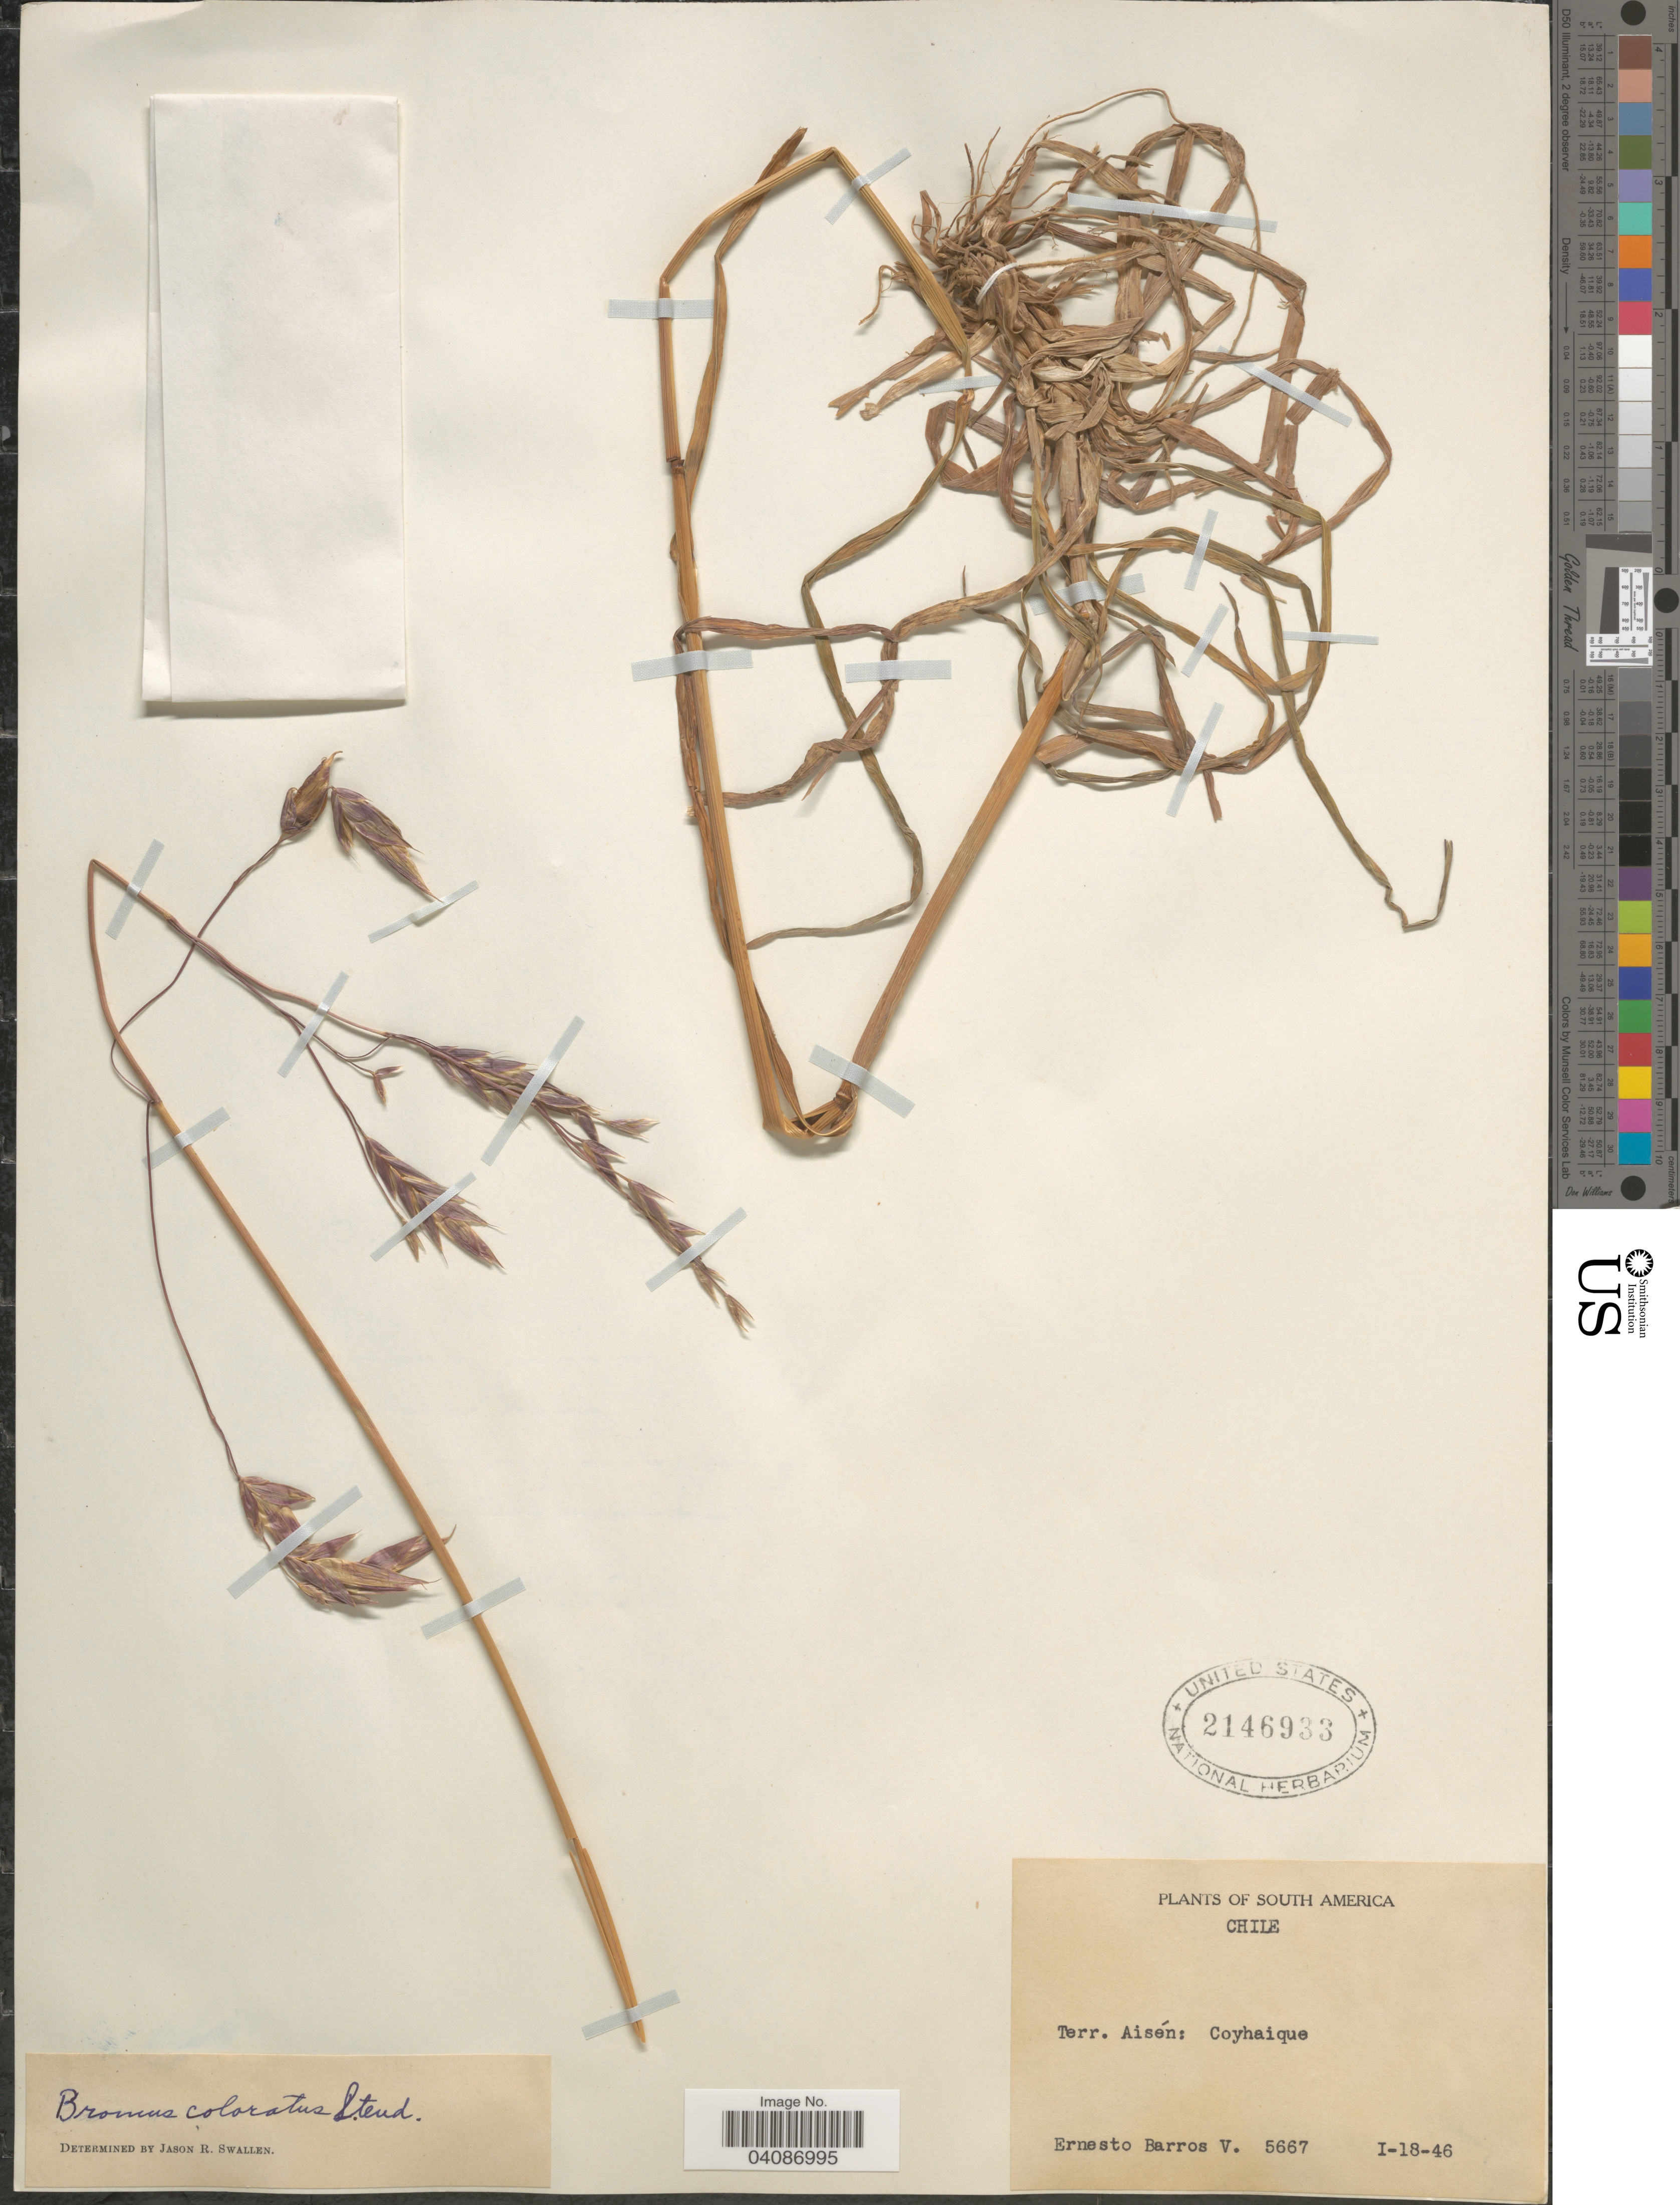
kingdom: Plantae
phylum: Tracheophyta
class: Liliopsida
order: Poales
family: Poaceae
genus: Bromus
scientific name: Bromus coloratus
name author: Steud.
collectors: E. Barros V.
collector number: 5667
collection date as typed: Transcribed d/m/y: 18/1/46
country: Chile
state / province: Aisén (XI)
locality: Coyhaique.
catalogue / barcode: US 2146933